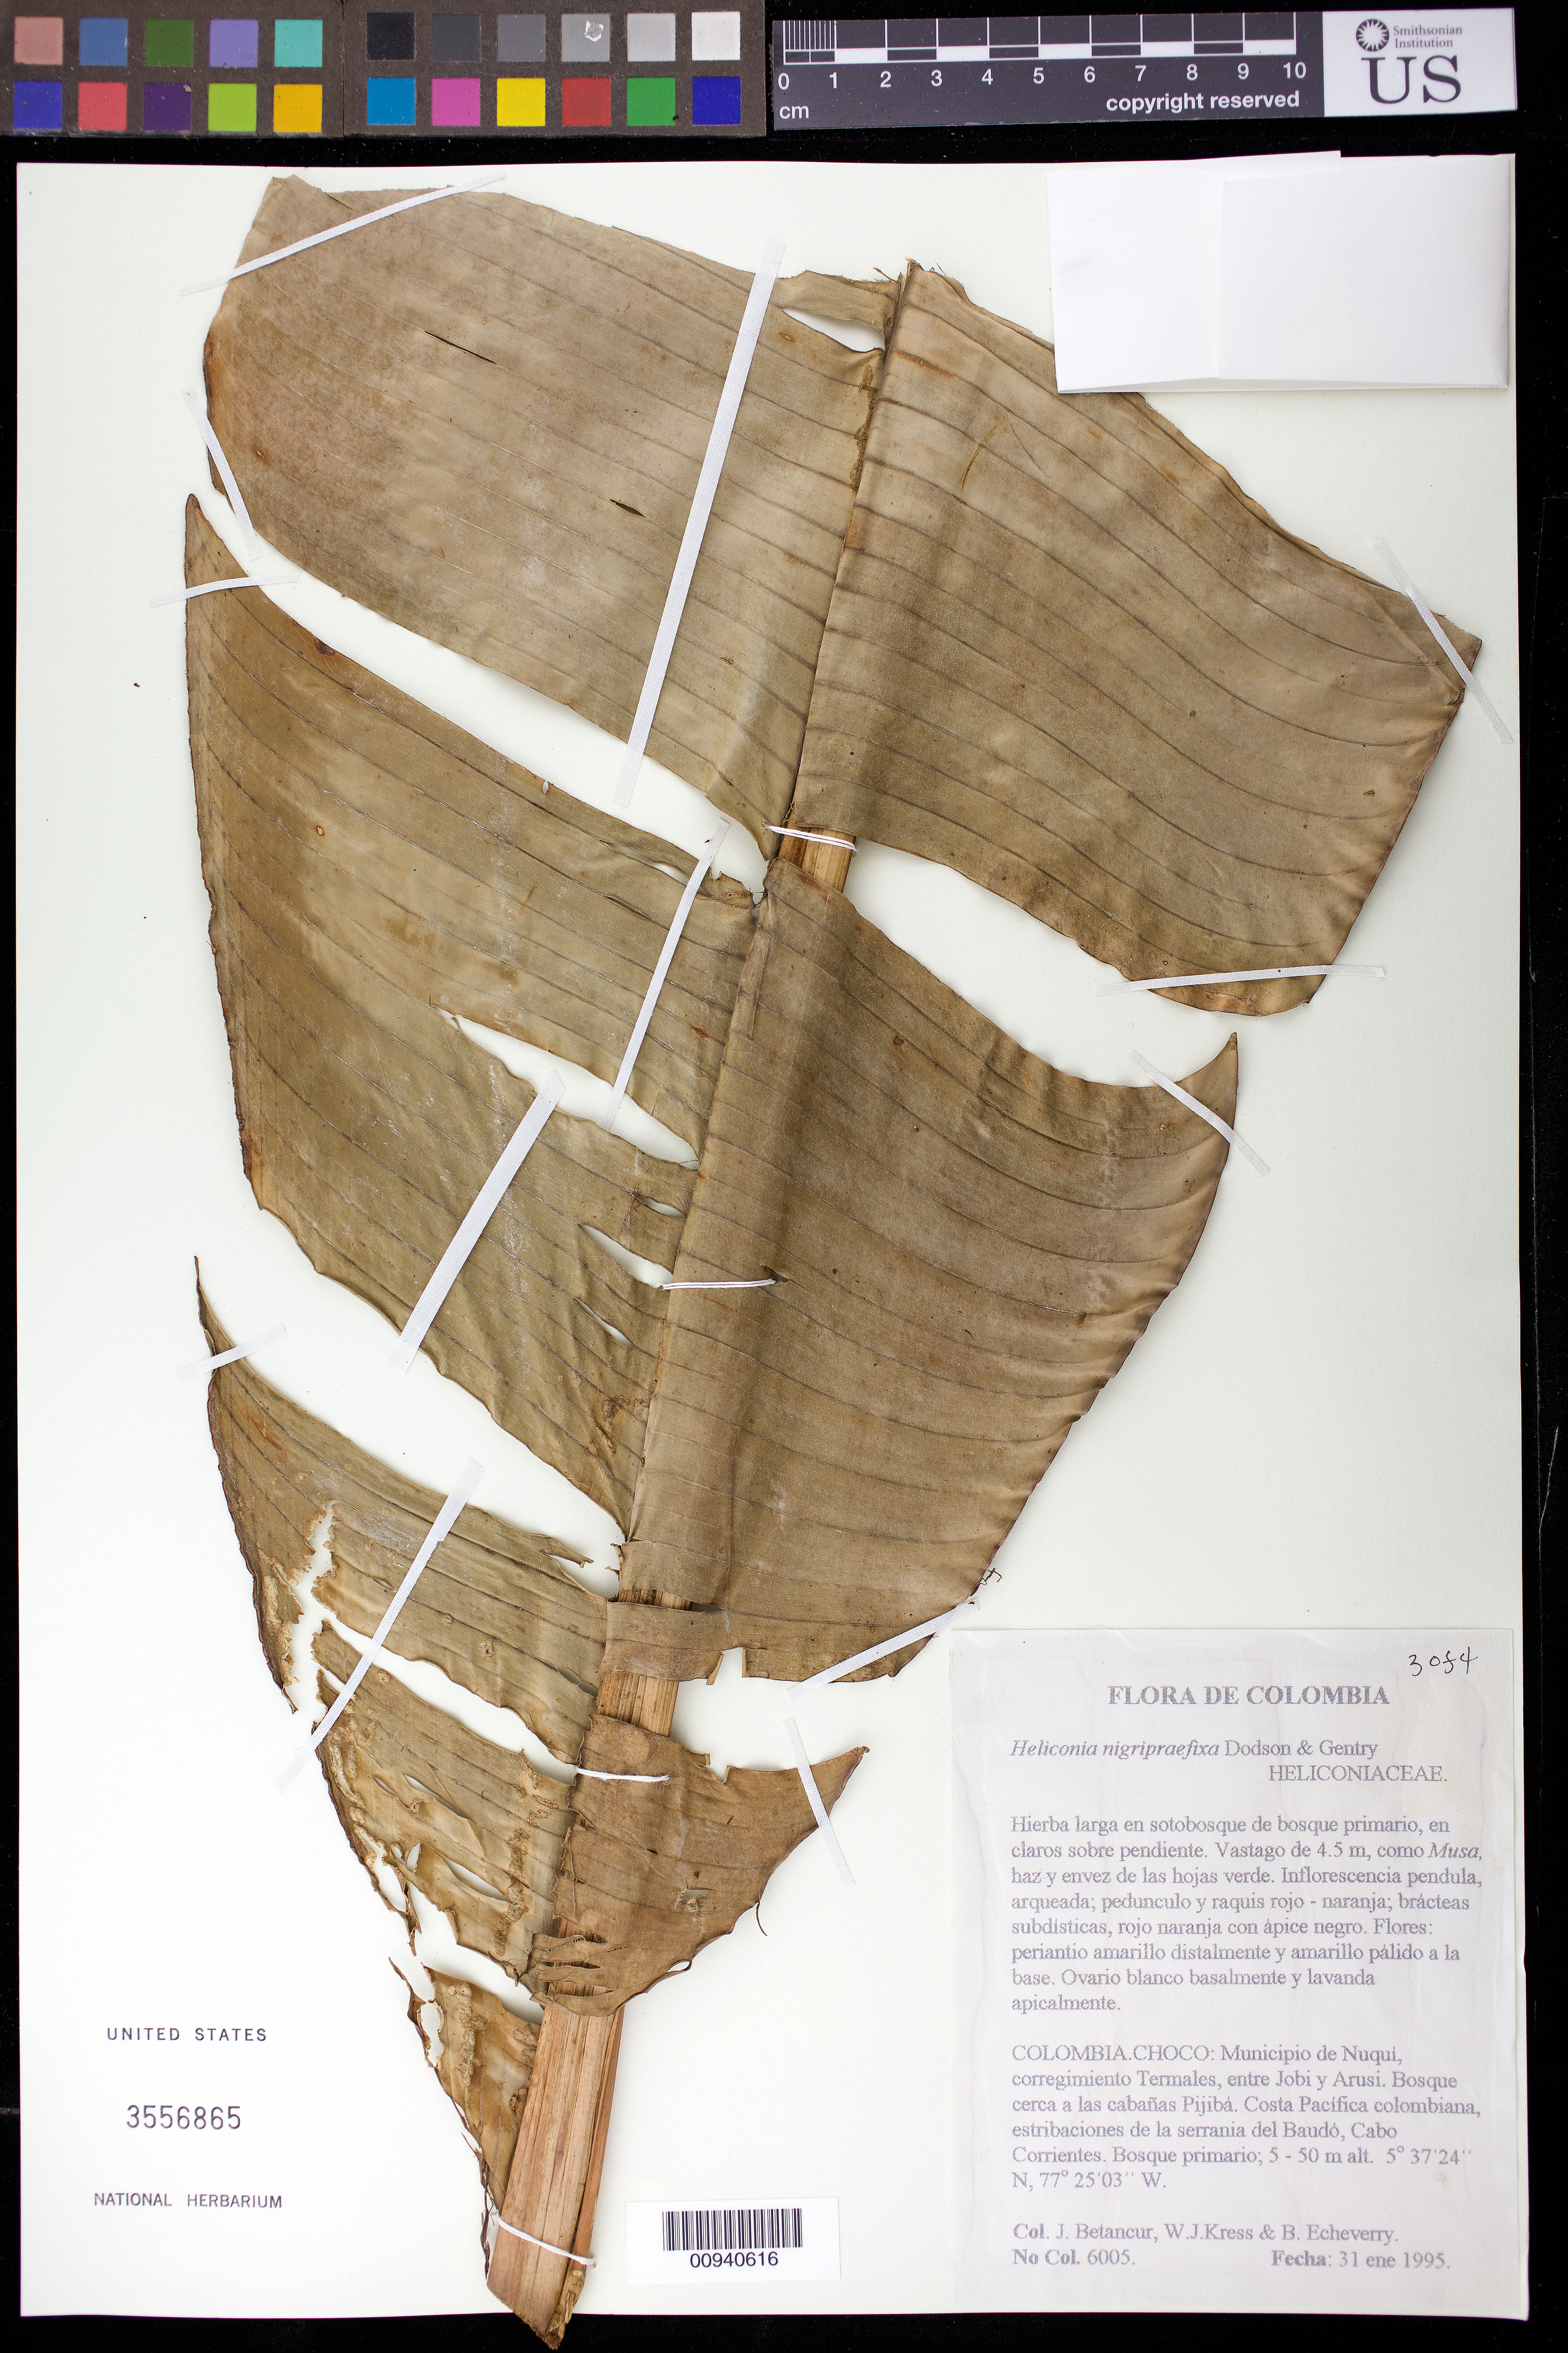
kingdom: Plantae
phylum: Tracheophyta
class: Liliopsida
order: Zingiberales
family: Heliconiaceae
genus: Heliconia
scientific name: Heliconia nigripraefixa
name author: Dodson & Gentry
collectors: J. C. Betancur, W. J. Kress & B. Echeverry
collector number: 6005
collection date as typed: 31 Jan 1995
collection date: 1995-01-31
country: Colombia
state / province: Chocó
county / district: Nuqui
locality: Cabanas Pijiba, between Coqui and Arusi.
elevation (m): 5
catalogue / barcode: US 3556865